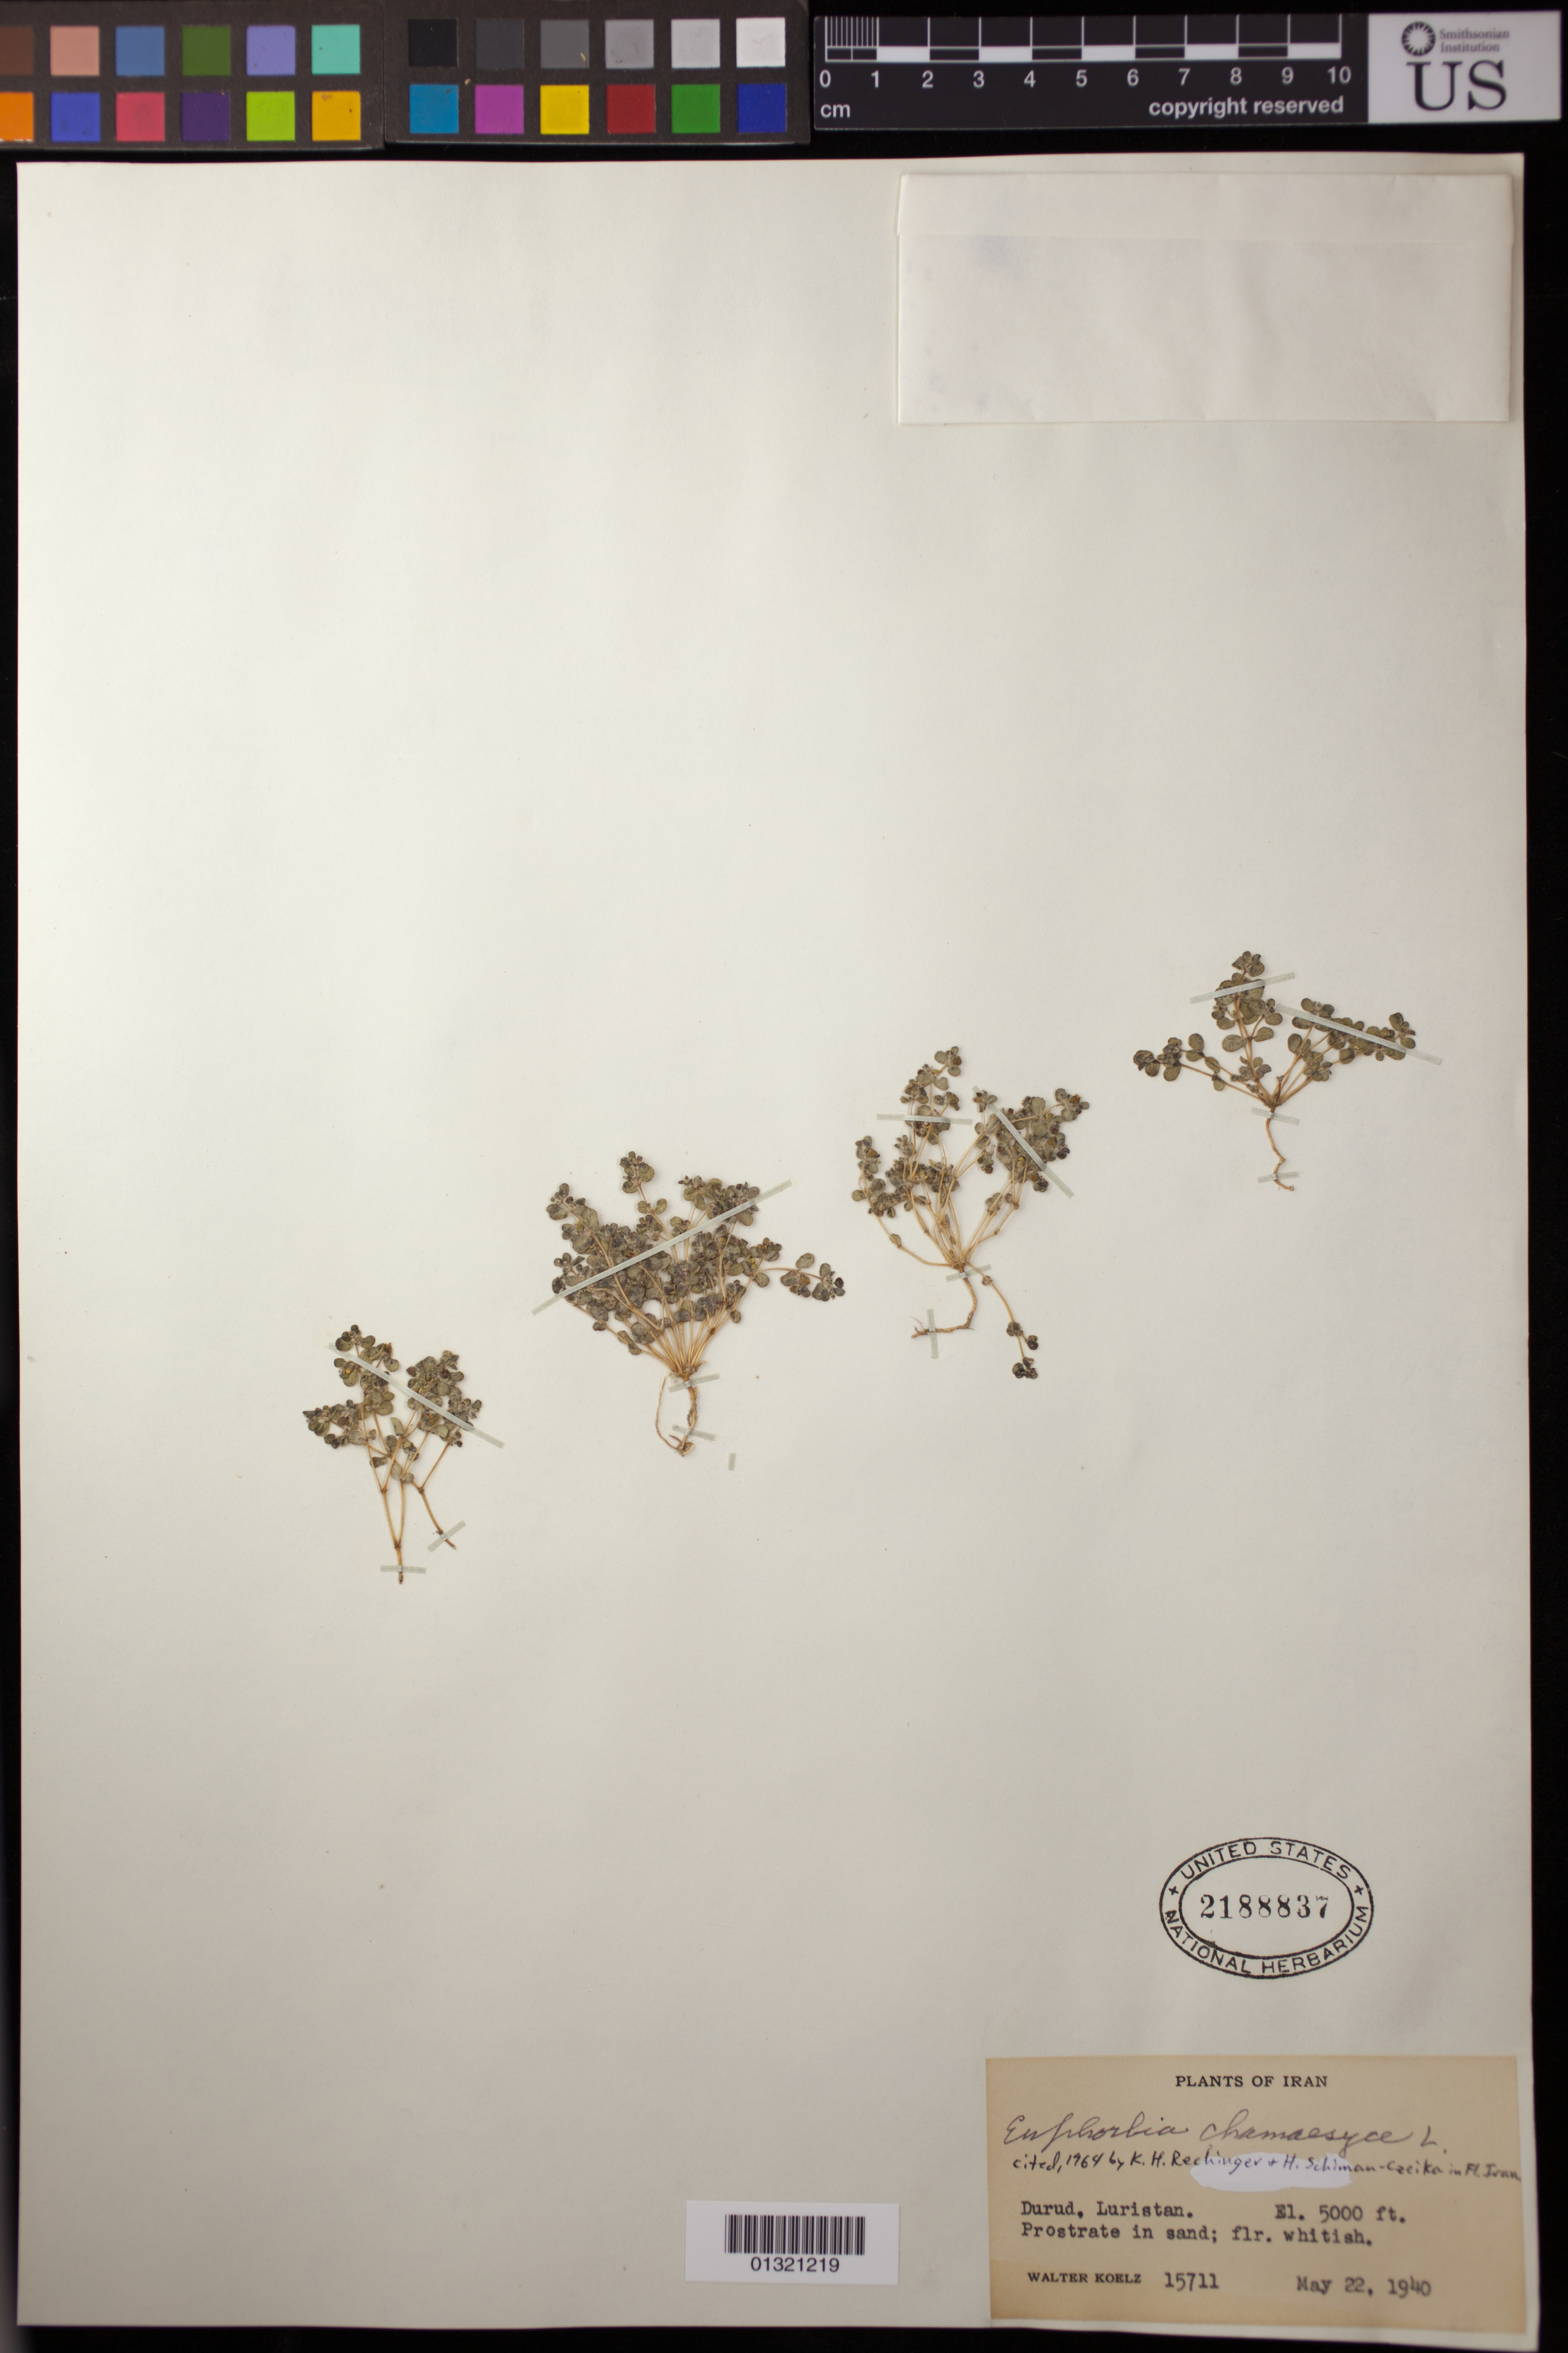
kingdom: Plantae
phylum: Tracheophyta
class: Magnoliopsida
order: Malpighiales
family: Euphorbiaceae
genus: Euphorbia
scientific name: Euphorbia chamaesyce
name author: L.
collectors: W. N. Koelz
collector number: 15711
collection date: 1940-05-22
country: Iran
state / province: Lorestan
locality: Durud [Dorud]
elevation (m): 1524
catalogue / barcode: US 2188837